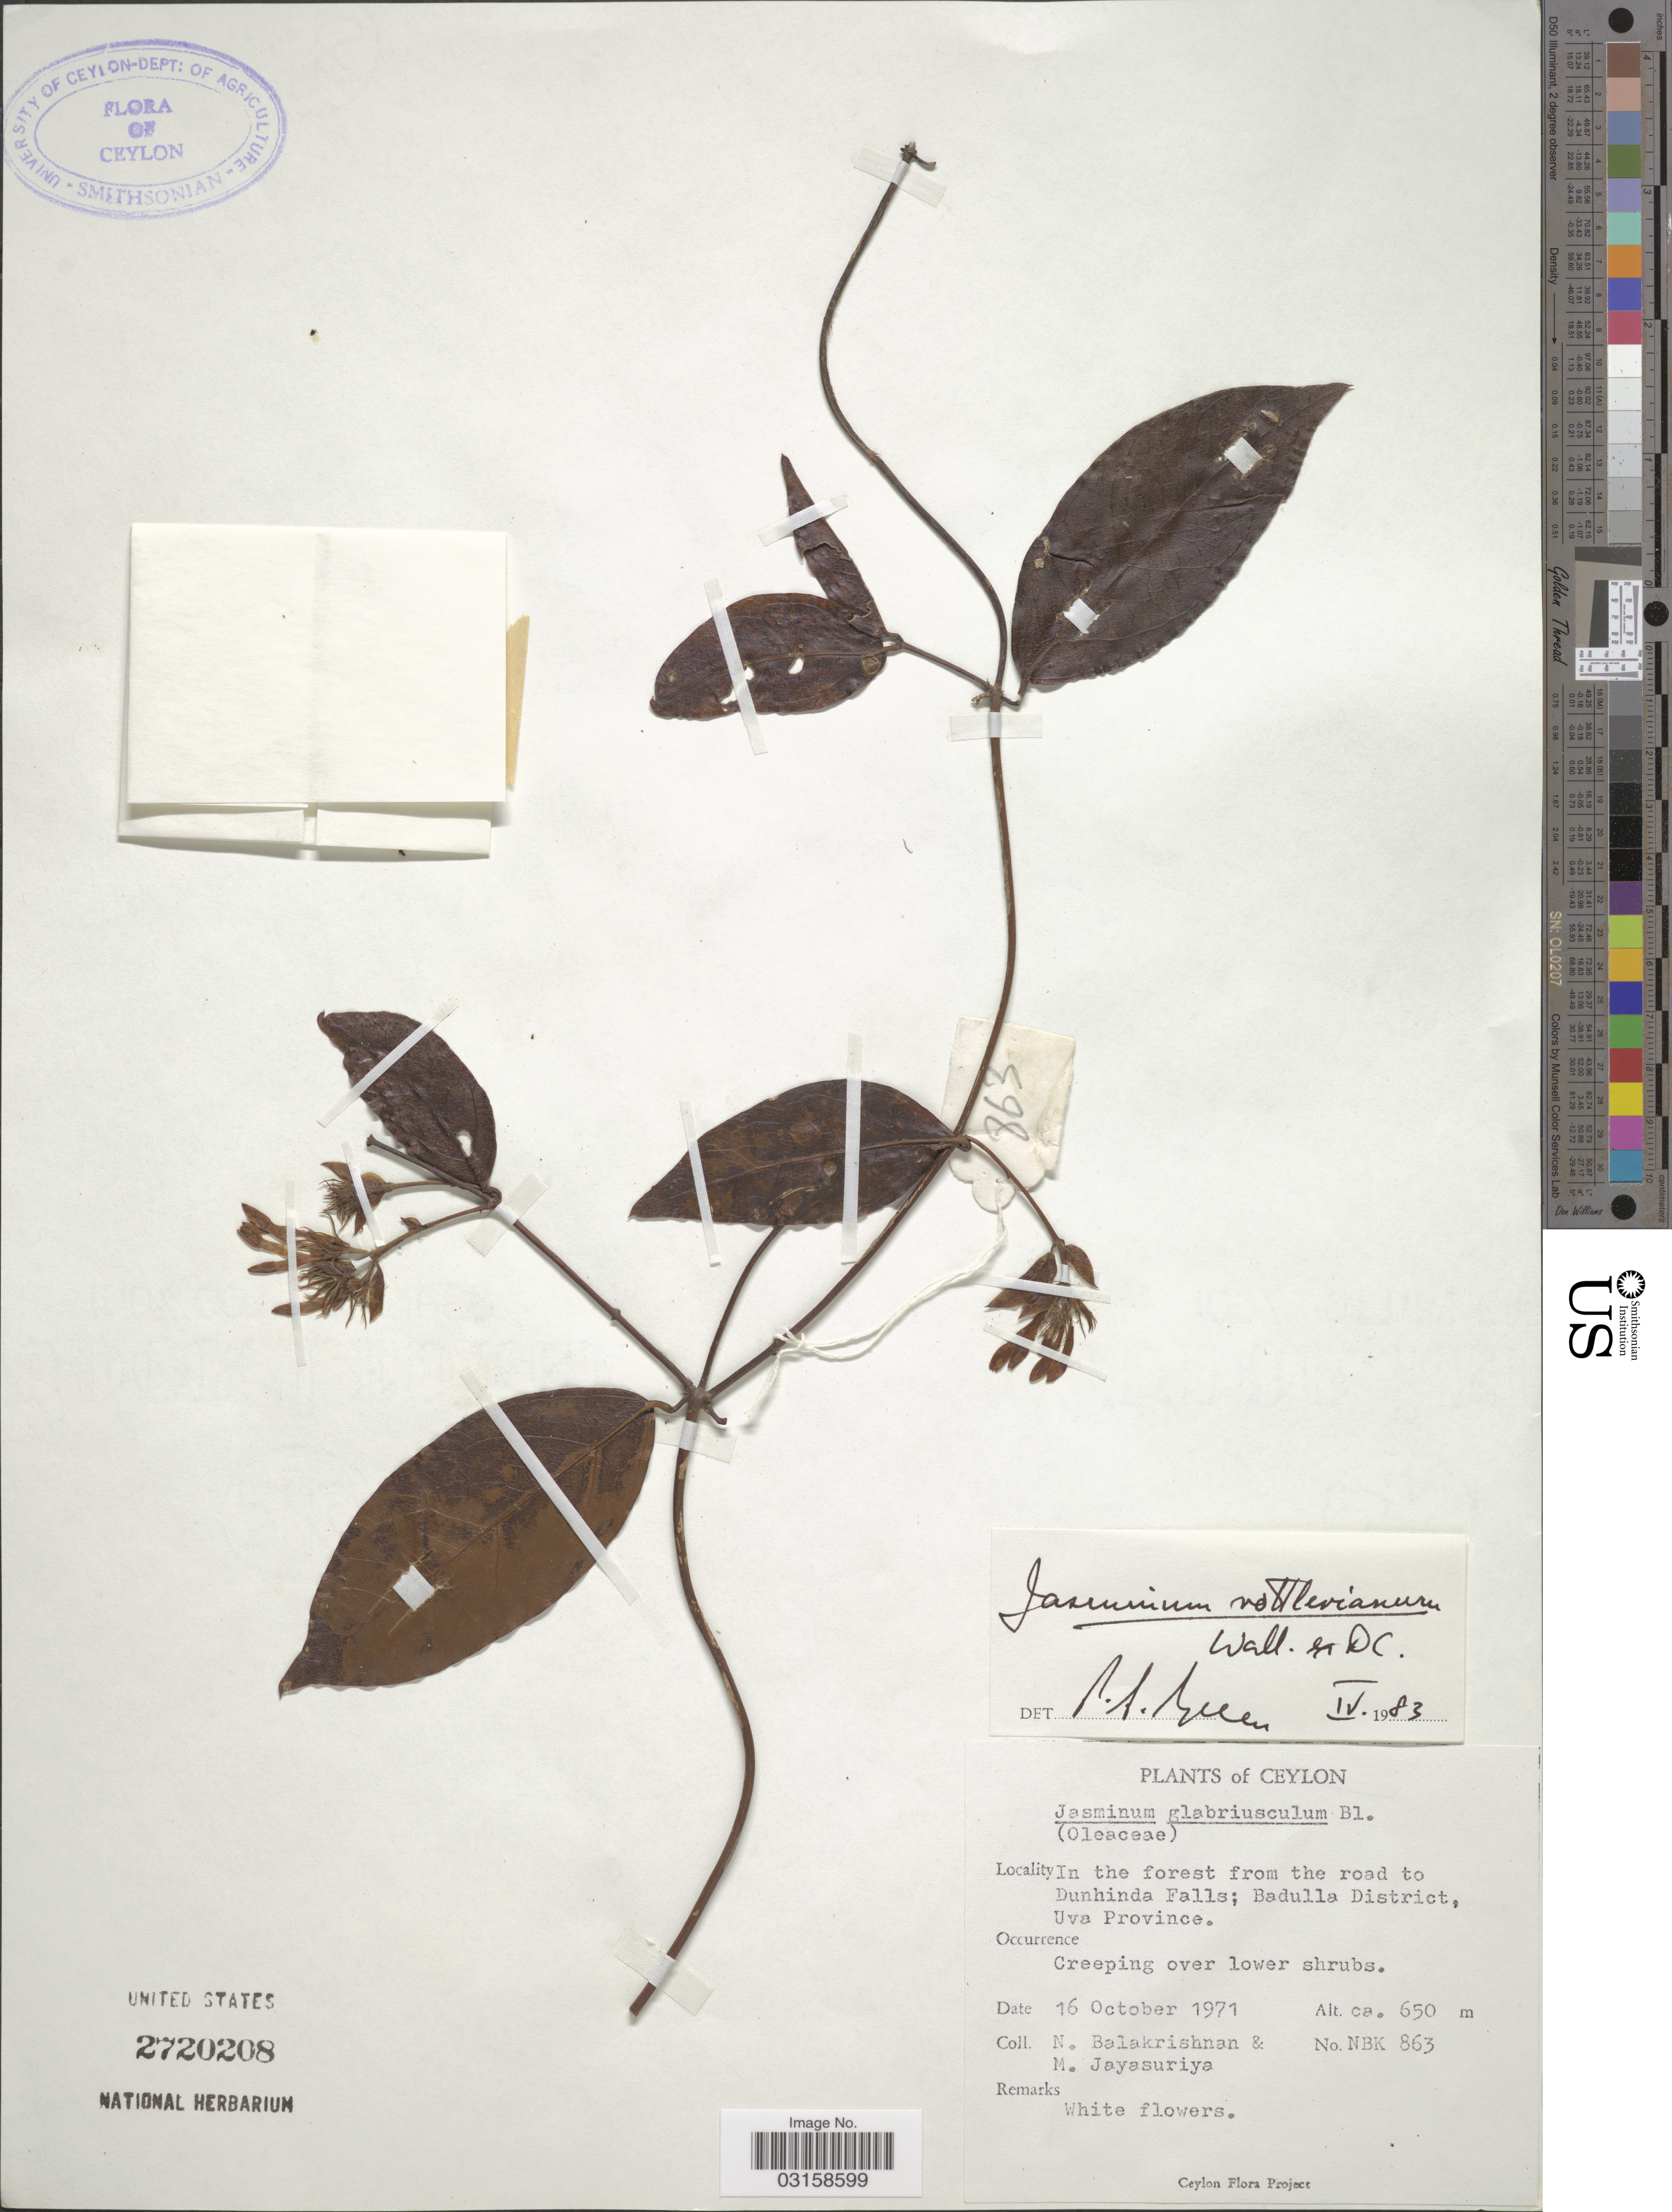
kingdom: Plantae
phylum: Tracheophyta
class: Magnoliopsida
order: Lamiales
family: Oleaceae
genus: Jasminum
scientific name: Jasminum rottlerianum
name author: Wall. ex DC.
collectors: N. Balakrishnan & M. Jayasuriya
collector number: NBK 863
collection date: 1971-10-16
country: Sri Lanka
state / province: Uva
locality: Ceylon. In the forest from the road to Dunhinda Falls; Badulla District.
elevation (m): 650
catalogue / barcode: US 2720208